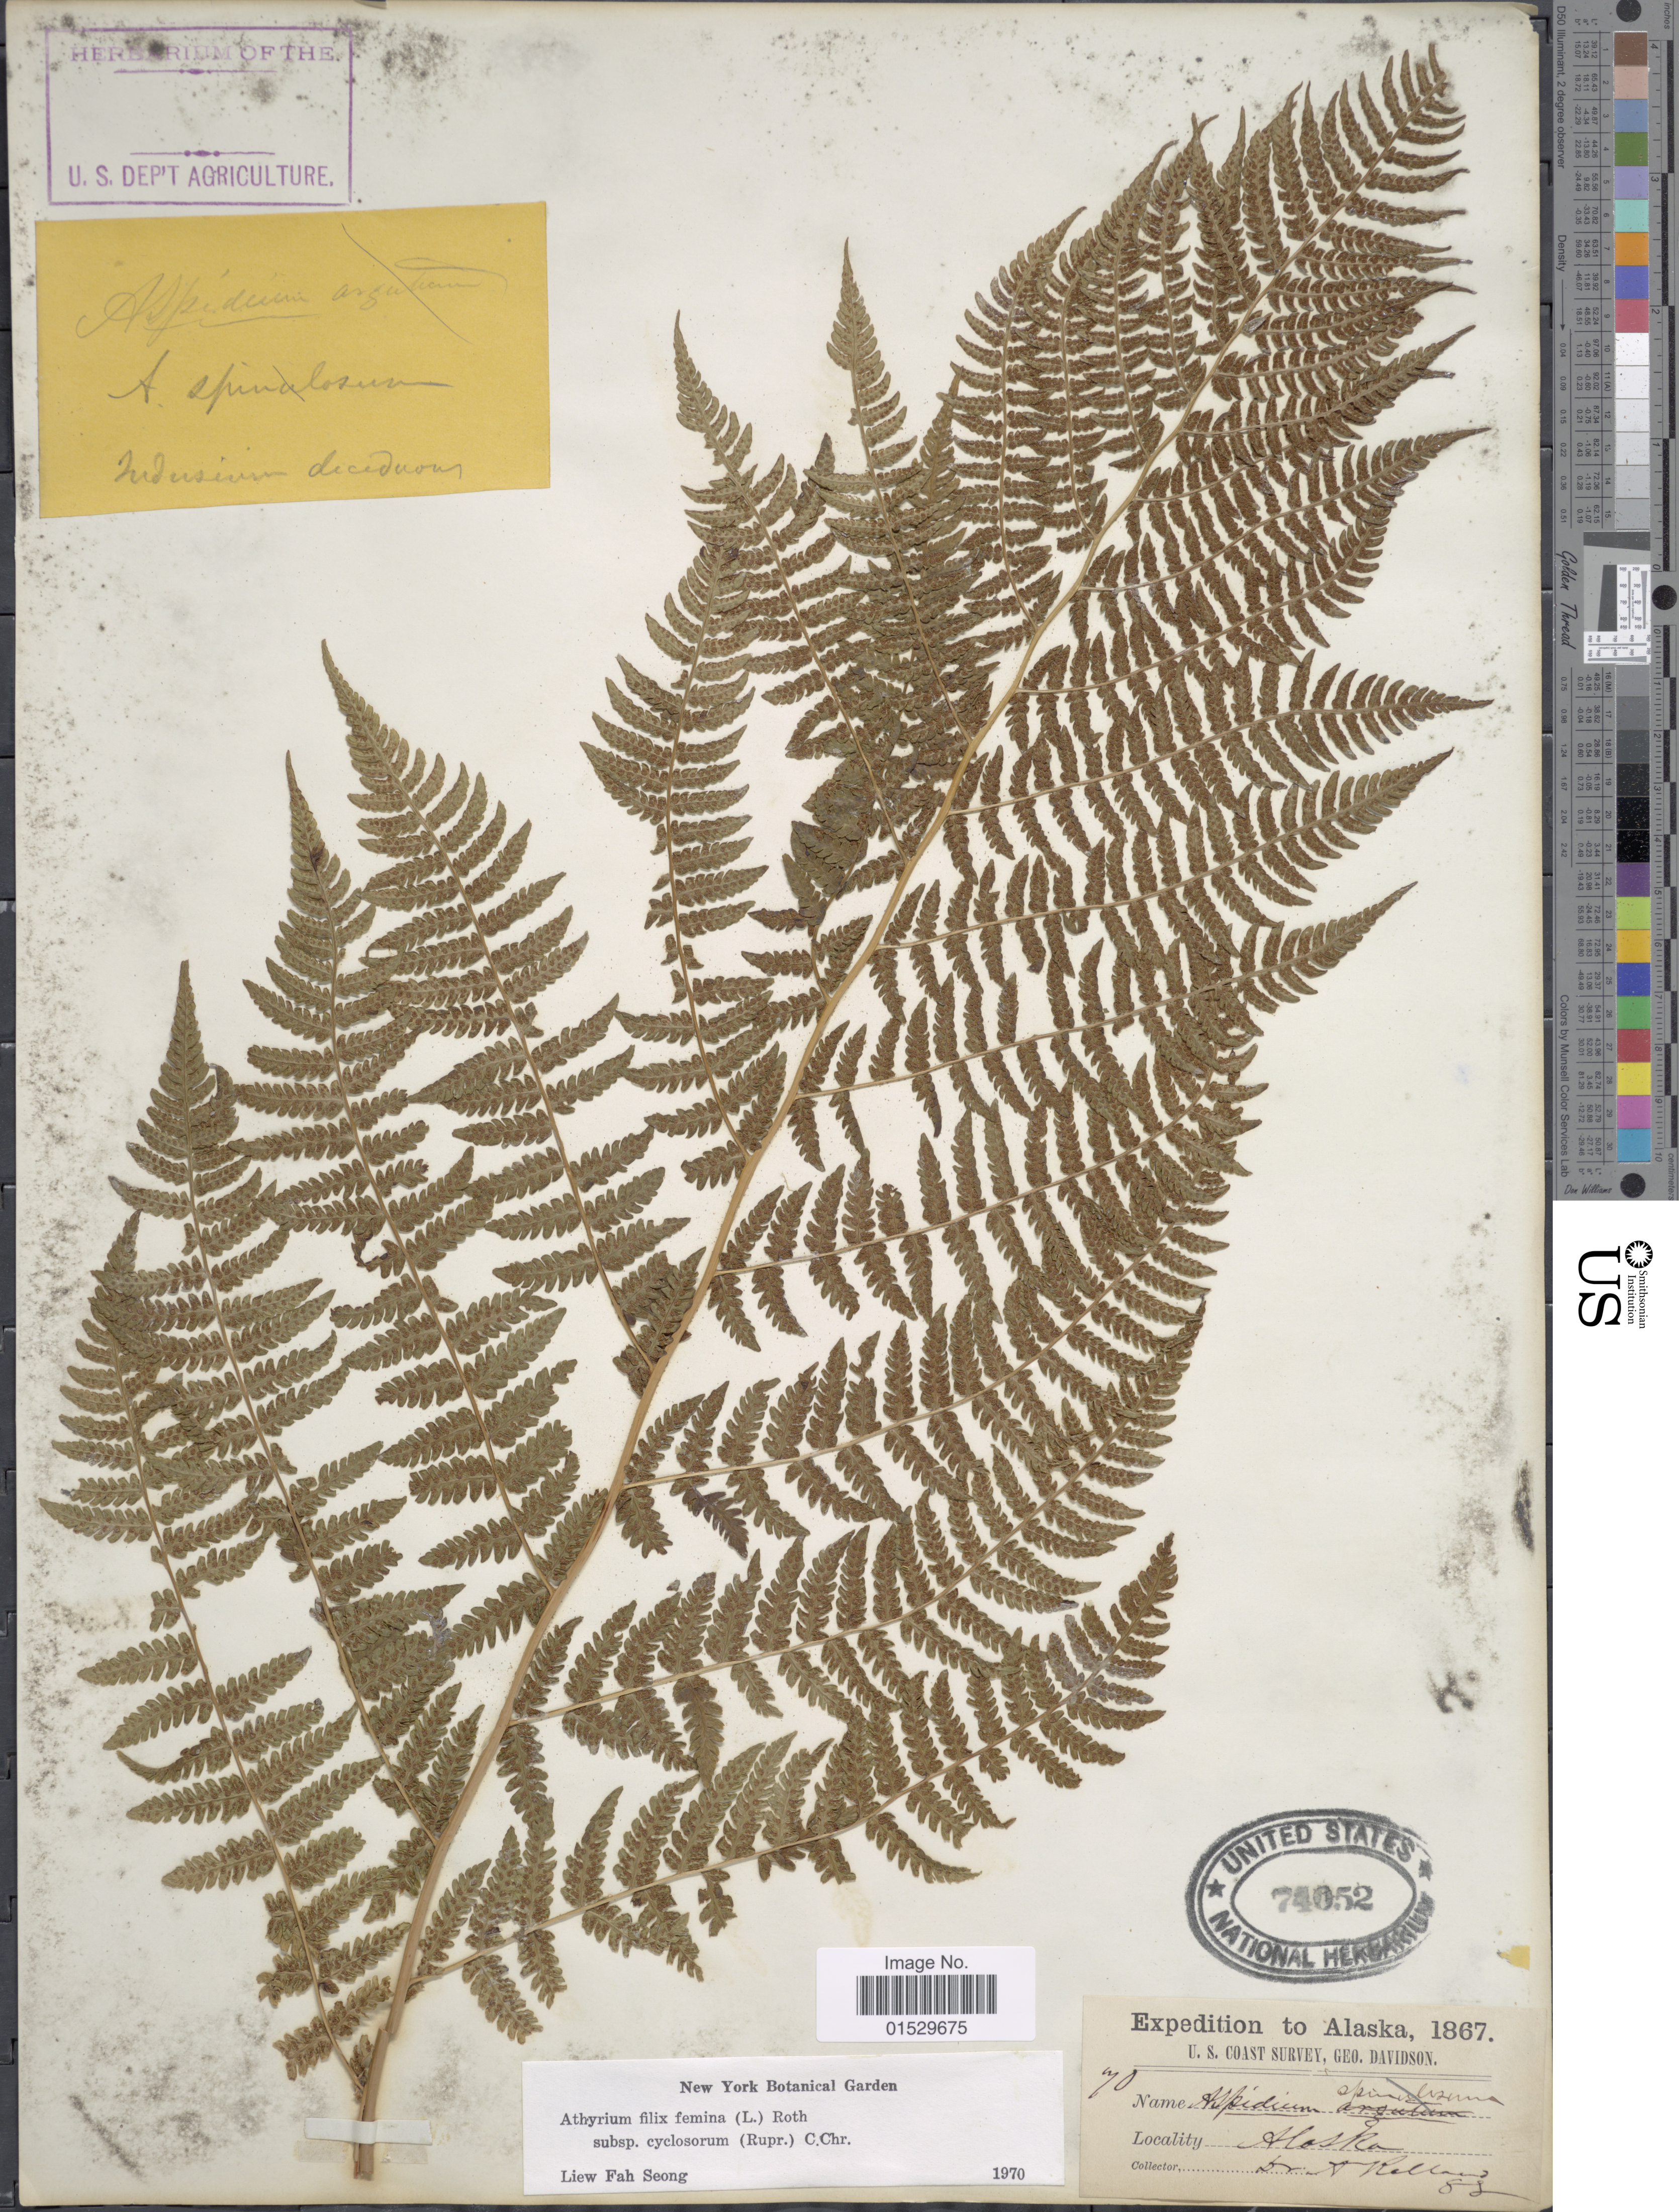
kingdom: Plantae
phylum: Tracheophyta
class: Polypodiopsida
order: Polypodiales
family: Athyriaceae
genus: Athyrium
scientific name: Athyrium filix-femina subsp. cyclosorum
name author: (Rupr.) C. Chr.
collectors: A. Kellogg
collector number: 70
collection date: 1867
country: United States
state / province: Alaska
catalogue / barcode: US 74052